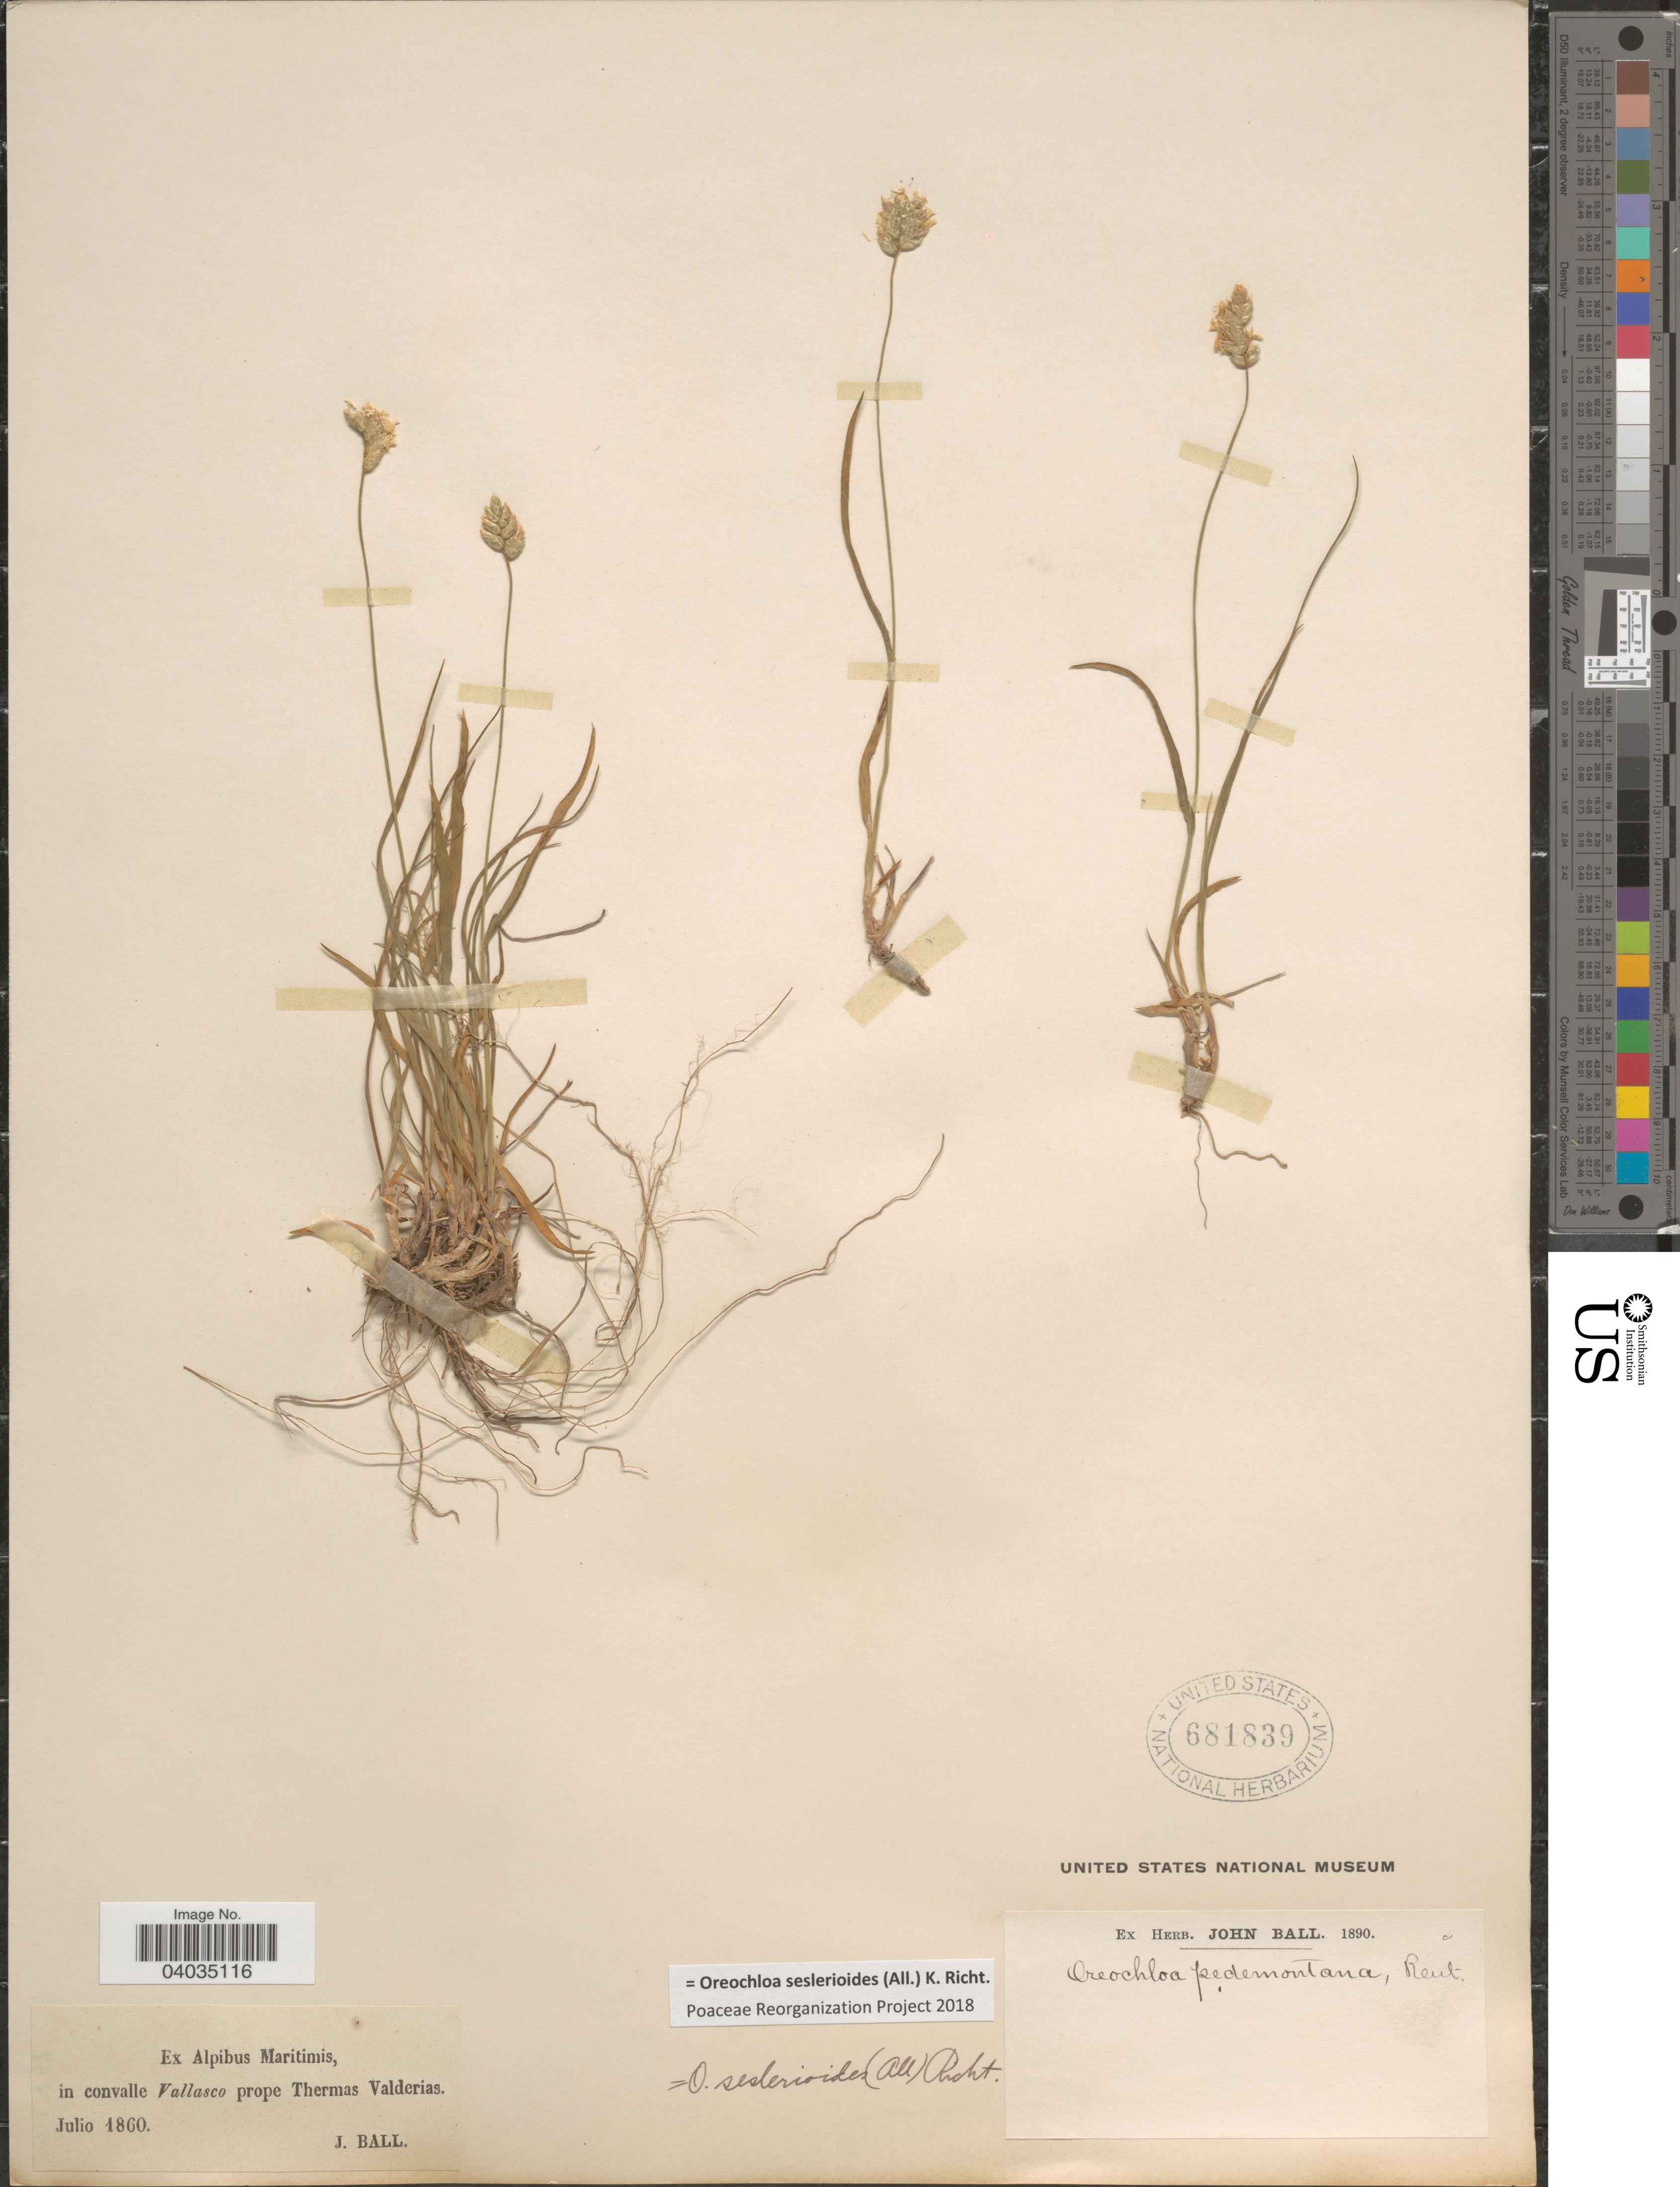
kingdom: Plantae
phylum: Tracheophyta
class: Liliopsida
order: Poales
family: Poaceae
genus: Oreochloa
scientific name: Oreochloa seslerioides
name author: (All.) K. Richt.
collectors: J. Ball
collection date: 1860-07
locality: Ex Alpibus Maritimis, in convalle Vallasco prope Thermas Valderias.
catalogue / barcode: US 681839